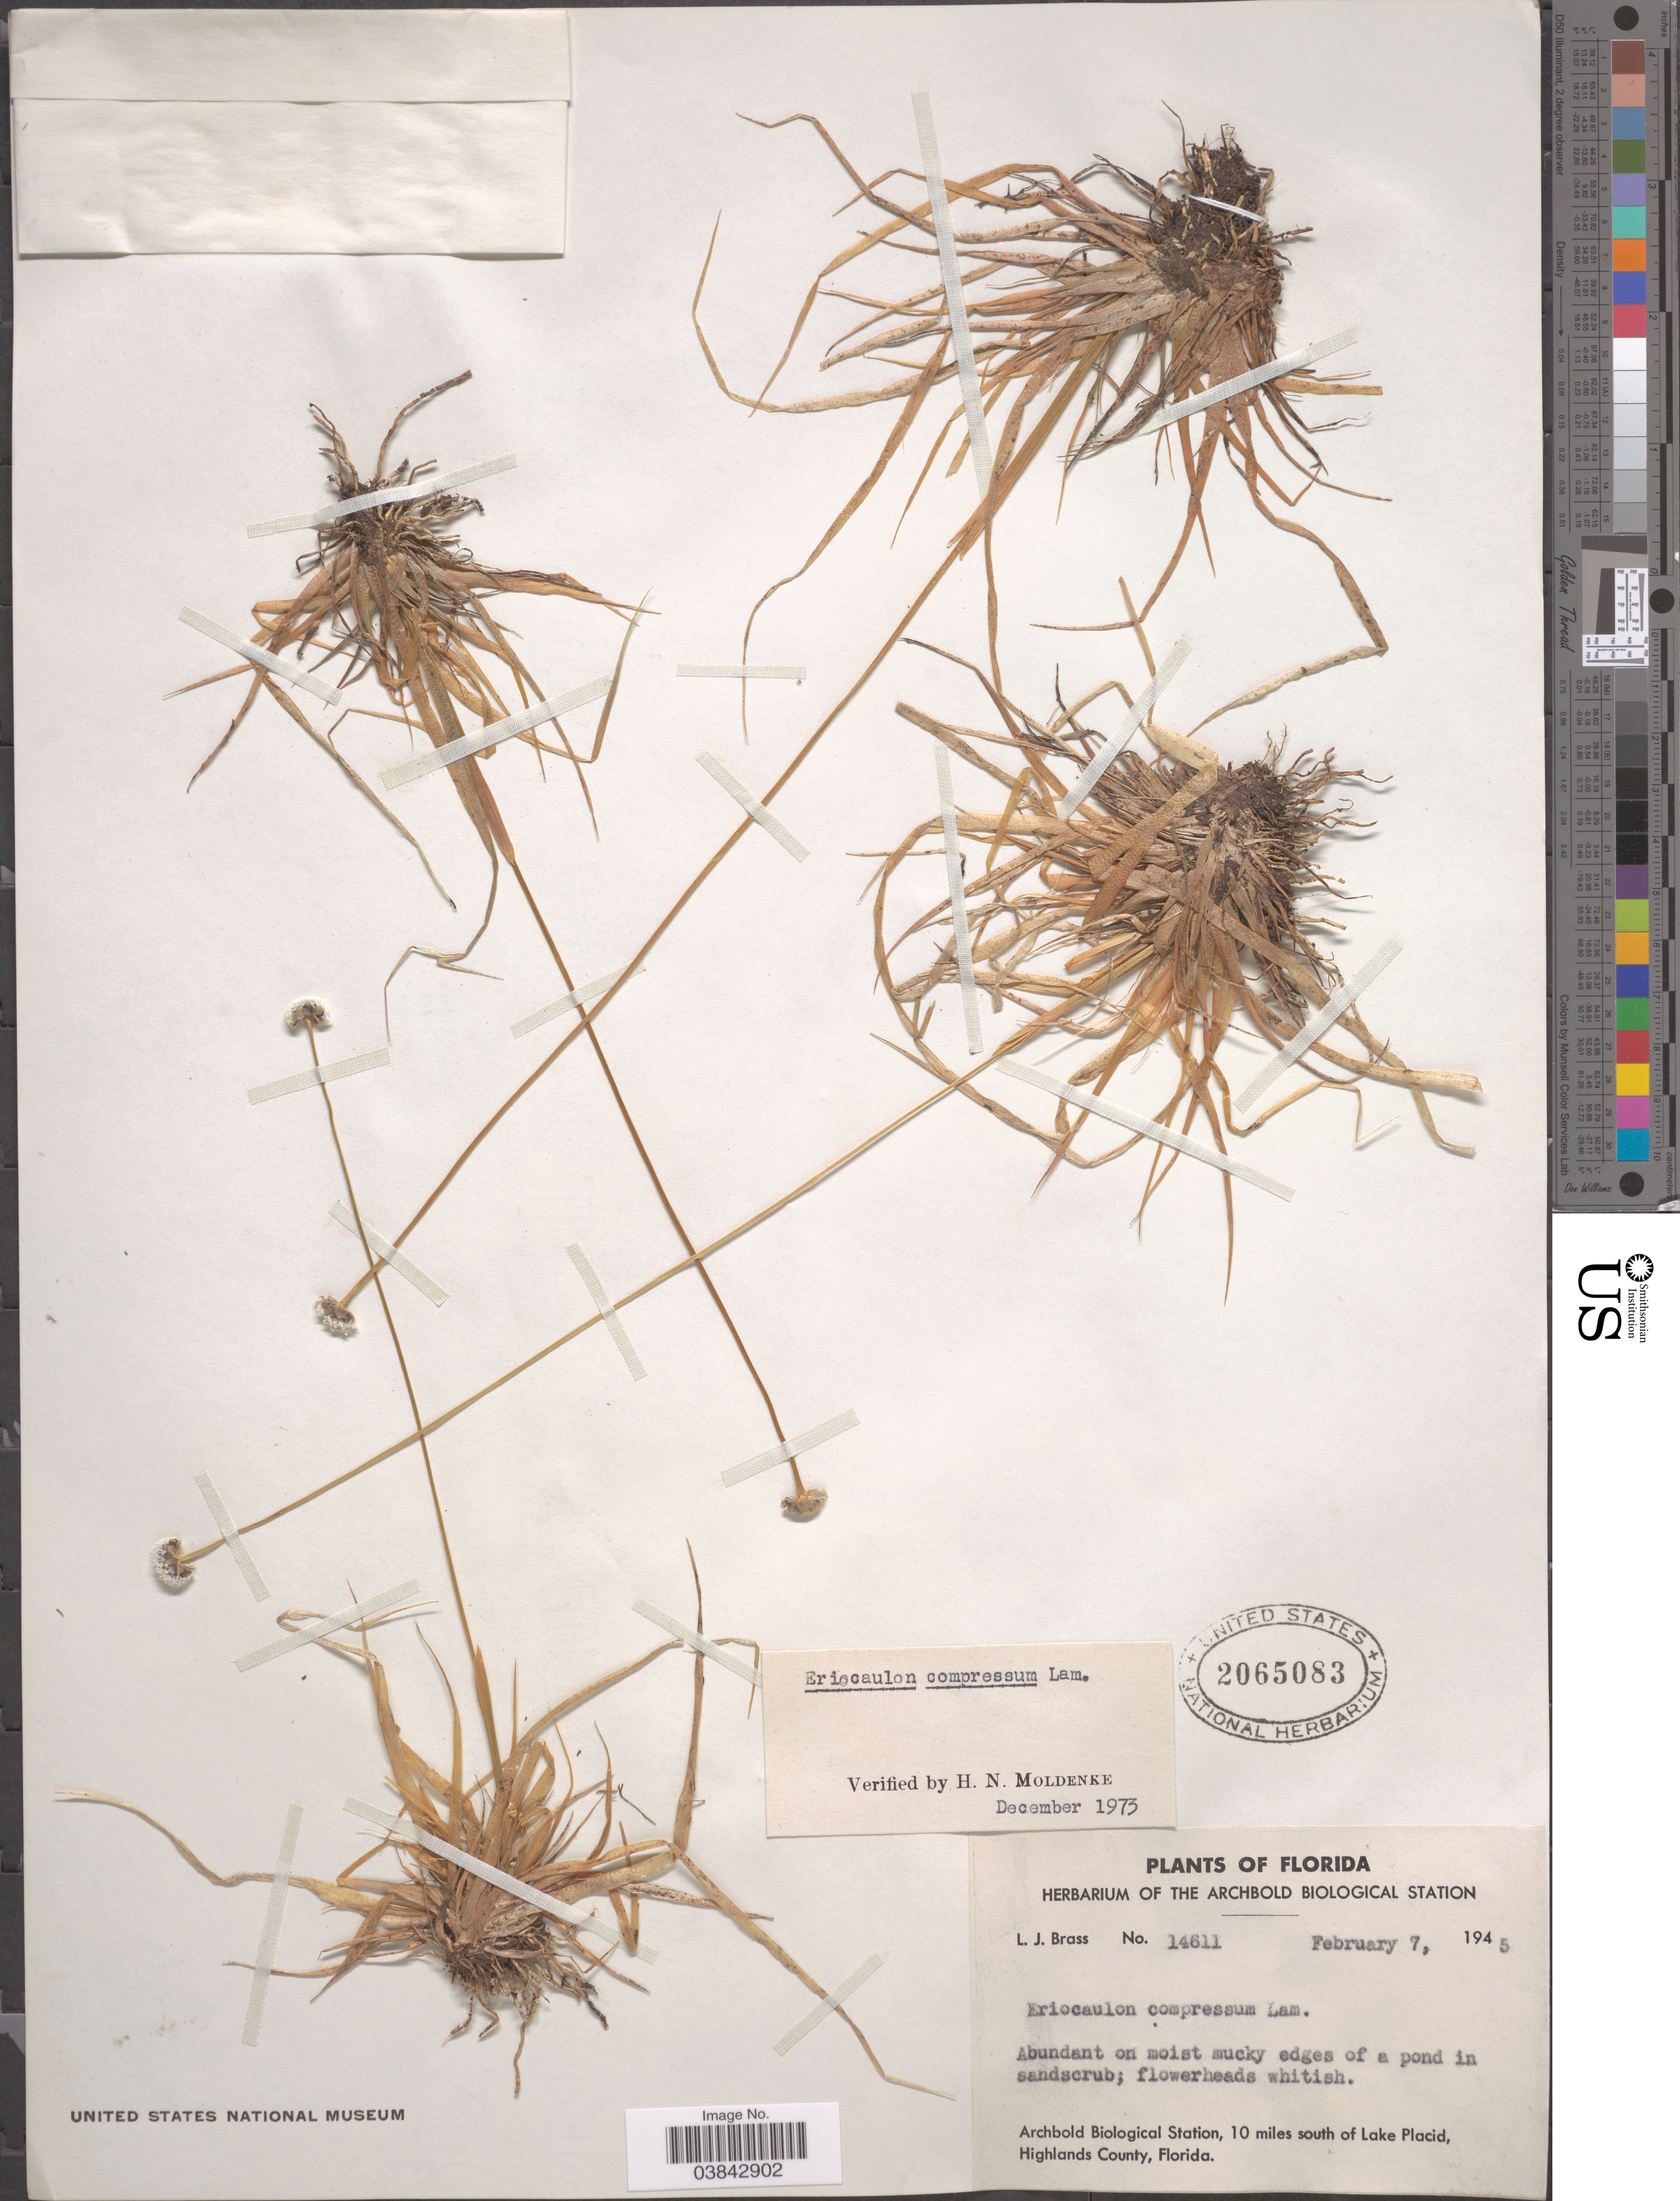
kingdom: Plantae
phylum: Tracheophyta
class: Liliopsida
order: Poales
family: Eriocaulaceae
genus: Eriocaulon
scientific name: Eriocaulon compressum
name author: Lam.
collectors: L. J. Brass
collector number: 14611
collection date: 1945-02-07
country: United States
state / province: Florida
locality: Archbold Biological Station, 10 miles south of Lake Placid, Highlands County.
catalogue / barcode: US 2065083